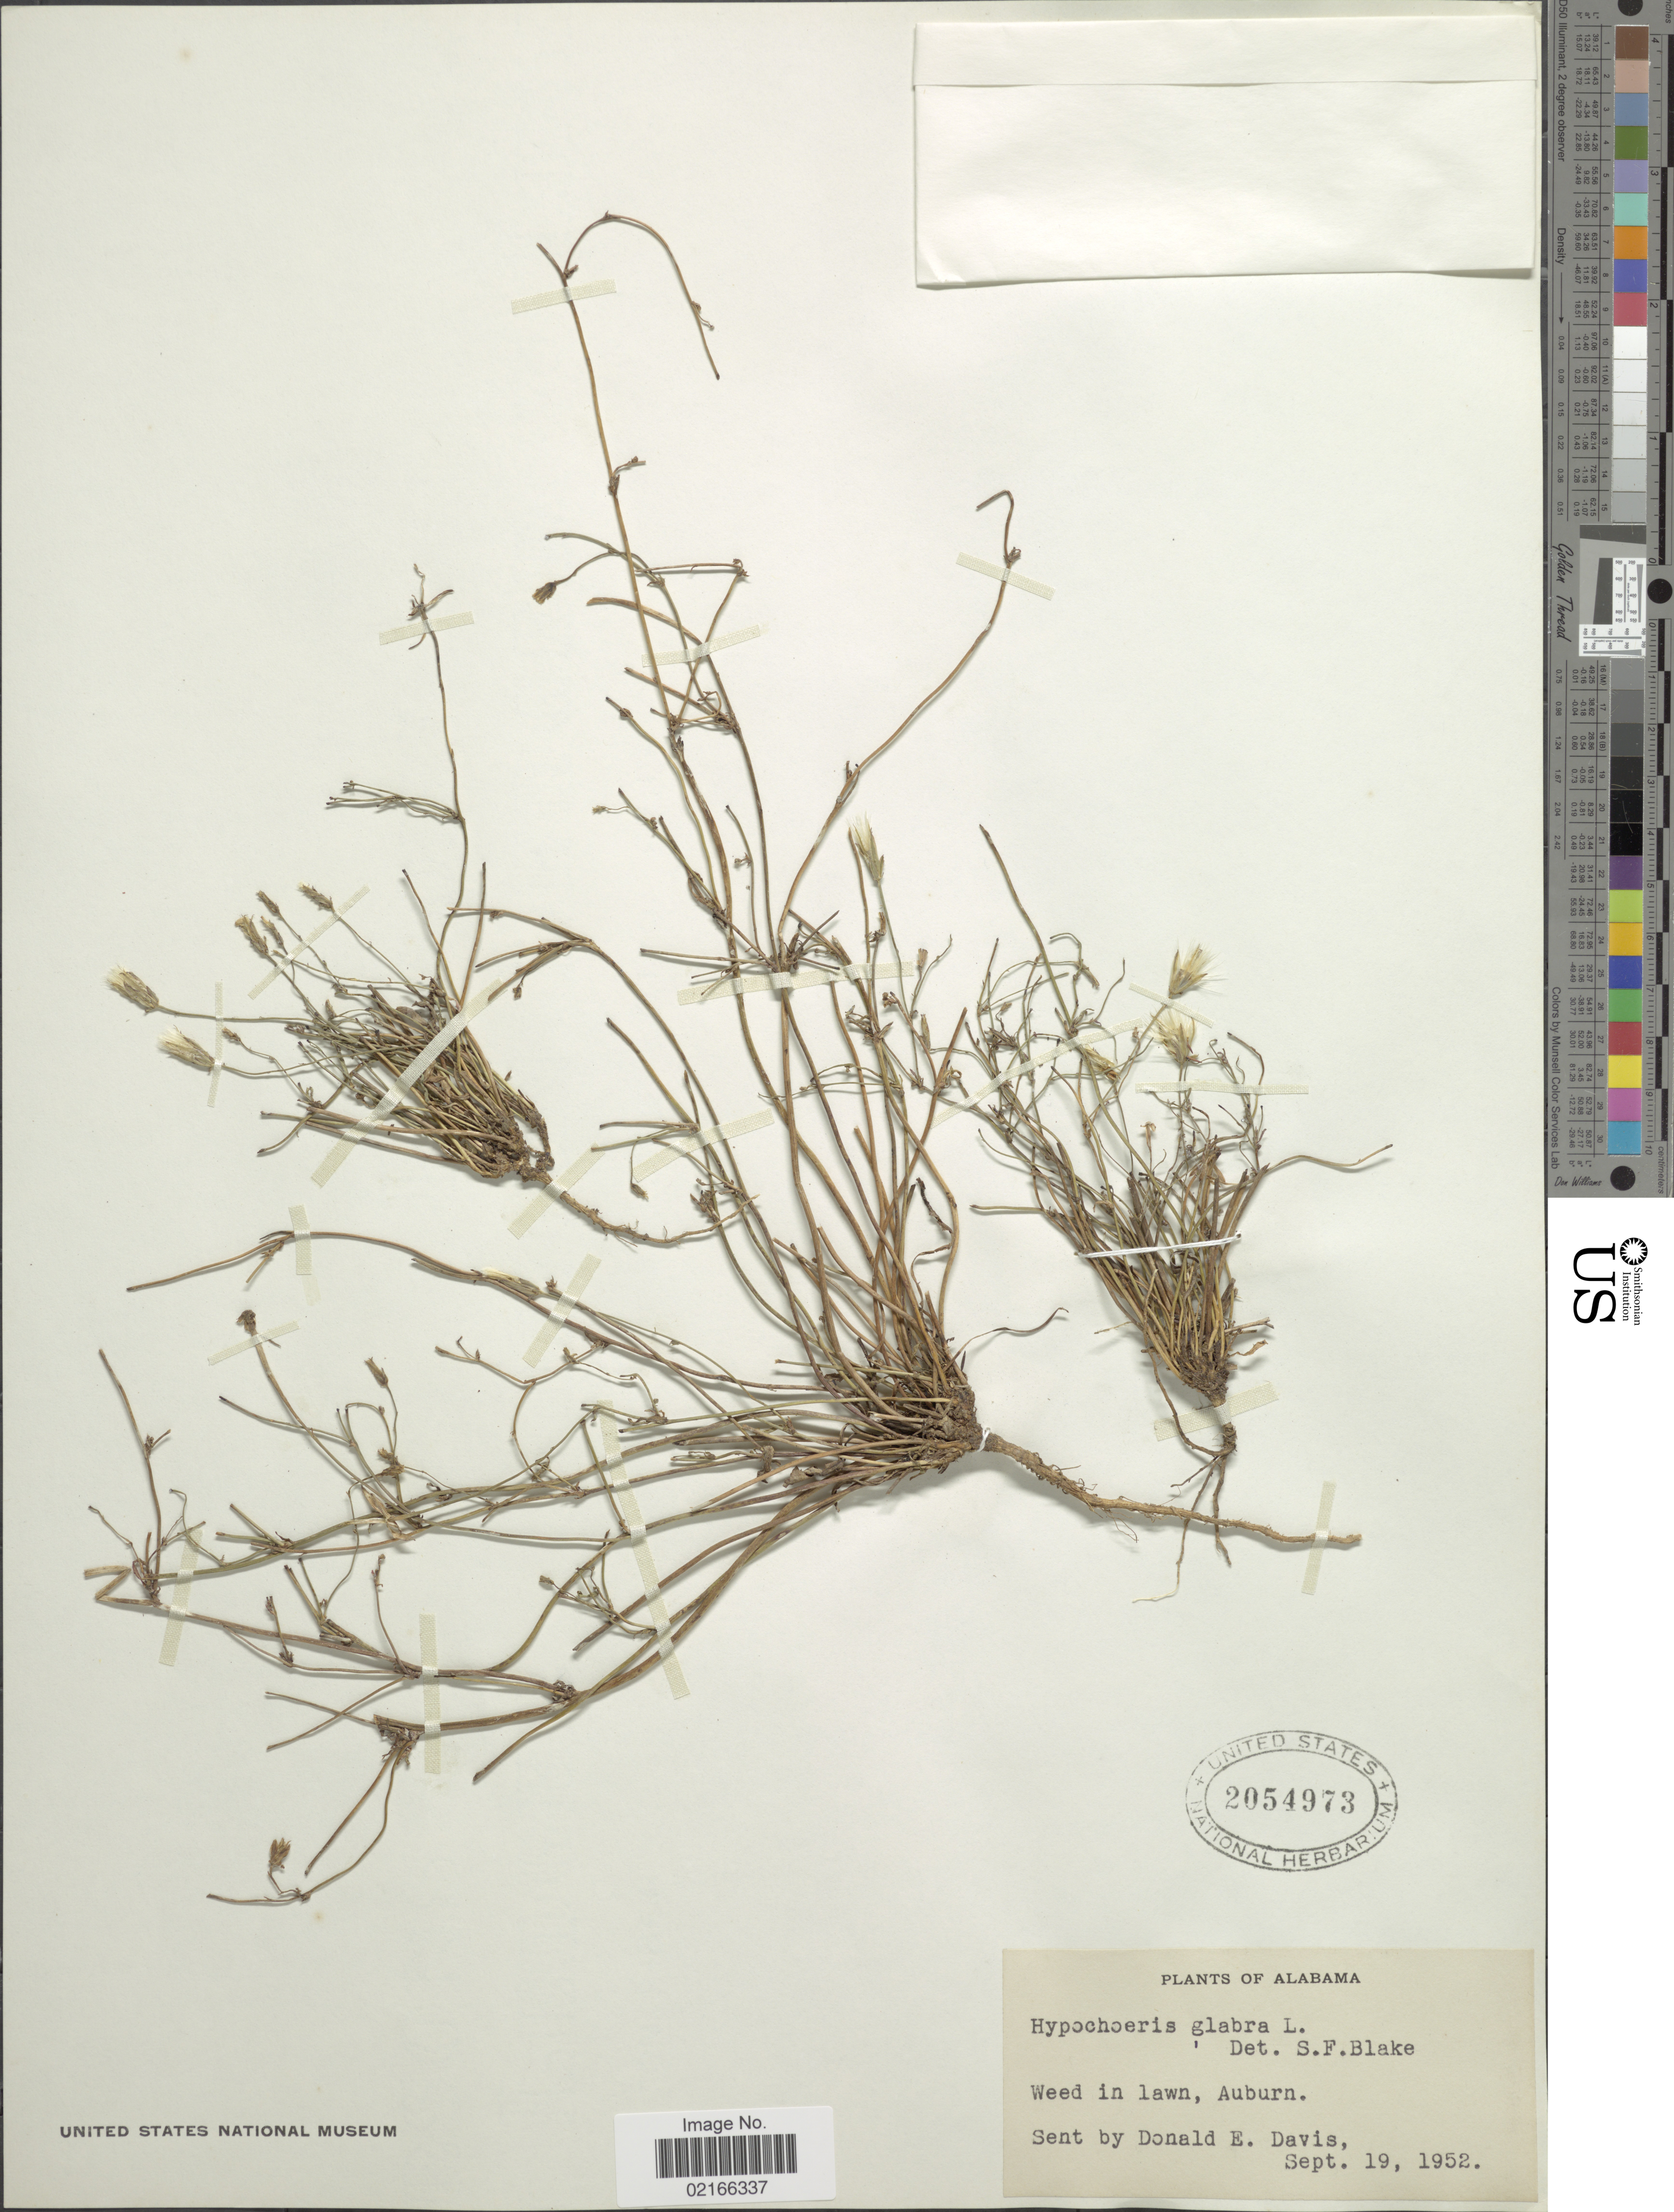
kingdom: Plantae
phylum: Tracheophyta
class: Magnoliopsida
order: Asterales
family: Asteraceae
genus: Hypochaeris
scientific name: Hypochaeris glabra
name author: L.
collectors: D. Davis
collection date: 1952-09-19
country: United States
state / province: Alabama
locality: Weed in lawn, Auburn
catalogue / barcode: US 2054973